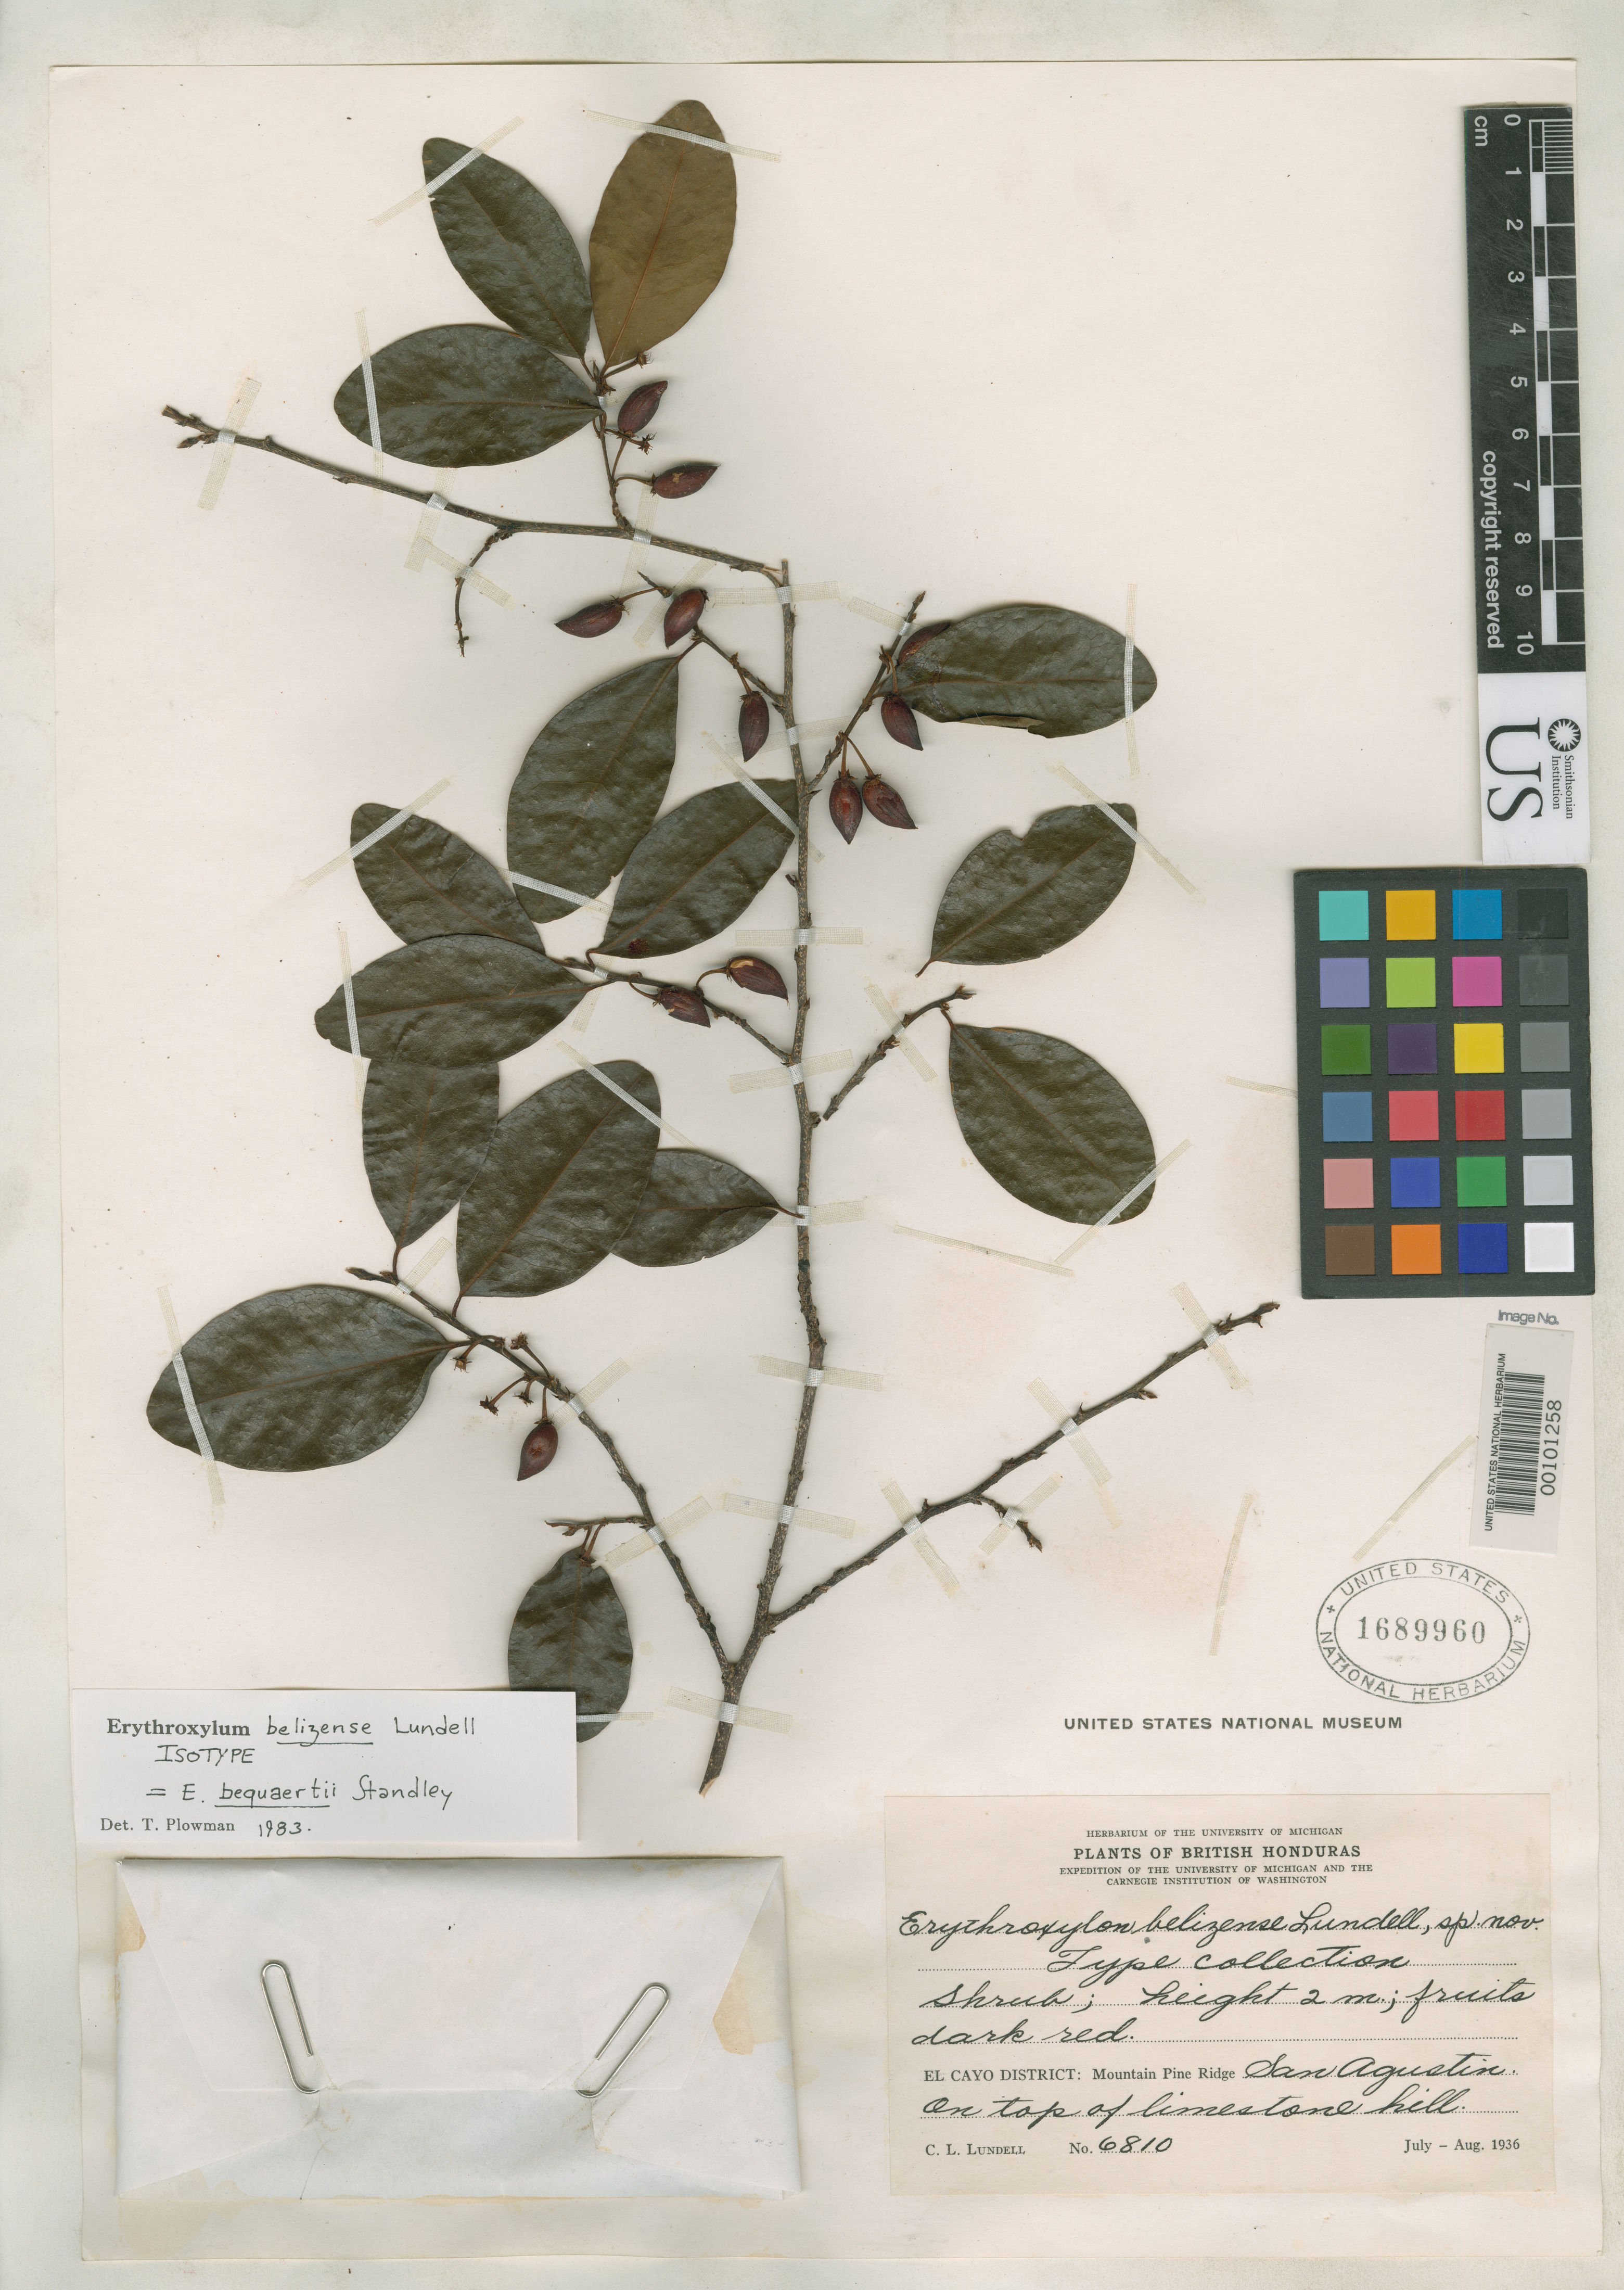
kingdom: Plantae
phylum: Tracheophyta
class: Magnoliopsida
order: Malpighiales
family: Erythroxylaceae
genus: Erythroxylum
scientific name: Erythroxylum belizense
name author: Lundell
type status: Isotype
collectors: C. L. Lundell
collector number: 6810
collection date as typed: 06 Aug 1936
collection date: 1936-08-06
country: Belize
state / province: Cayo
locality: San Augustin Mts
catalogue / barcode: US 1689960